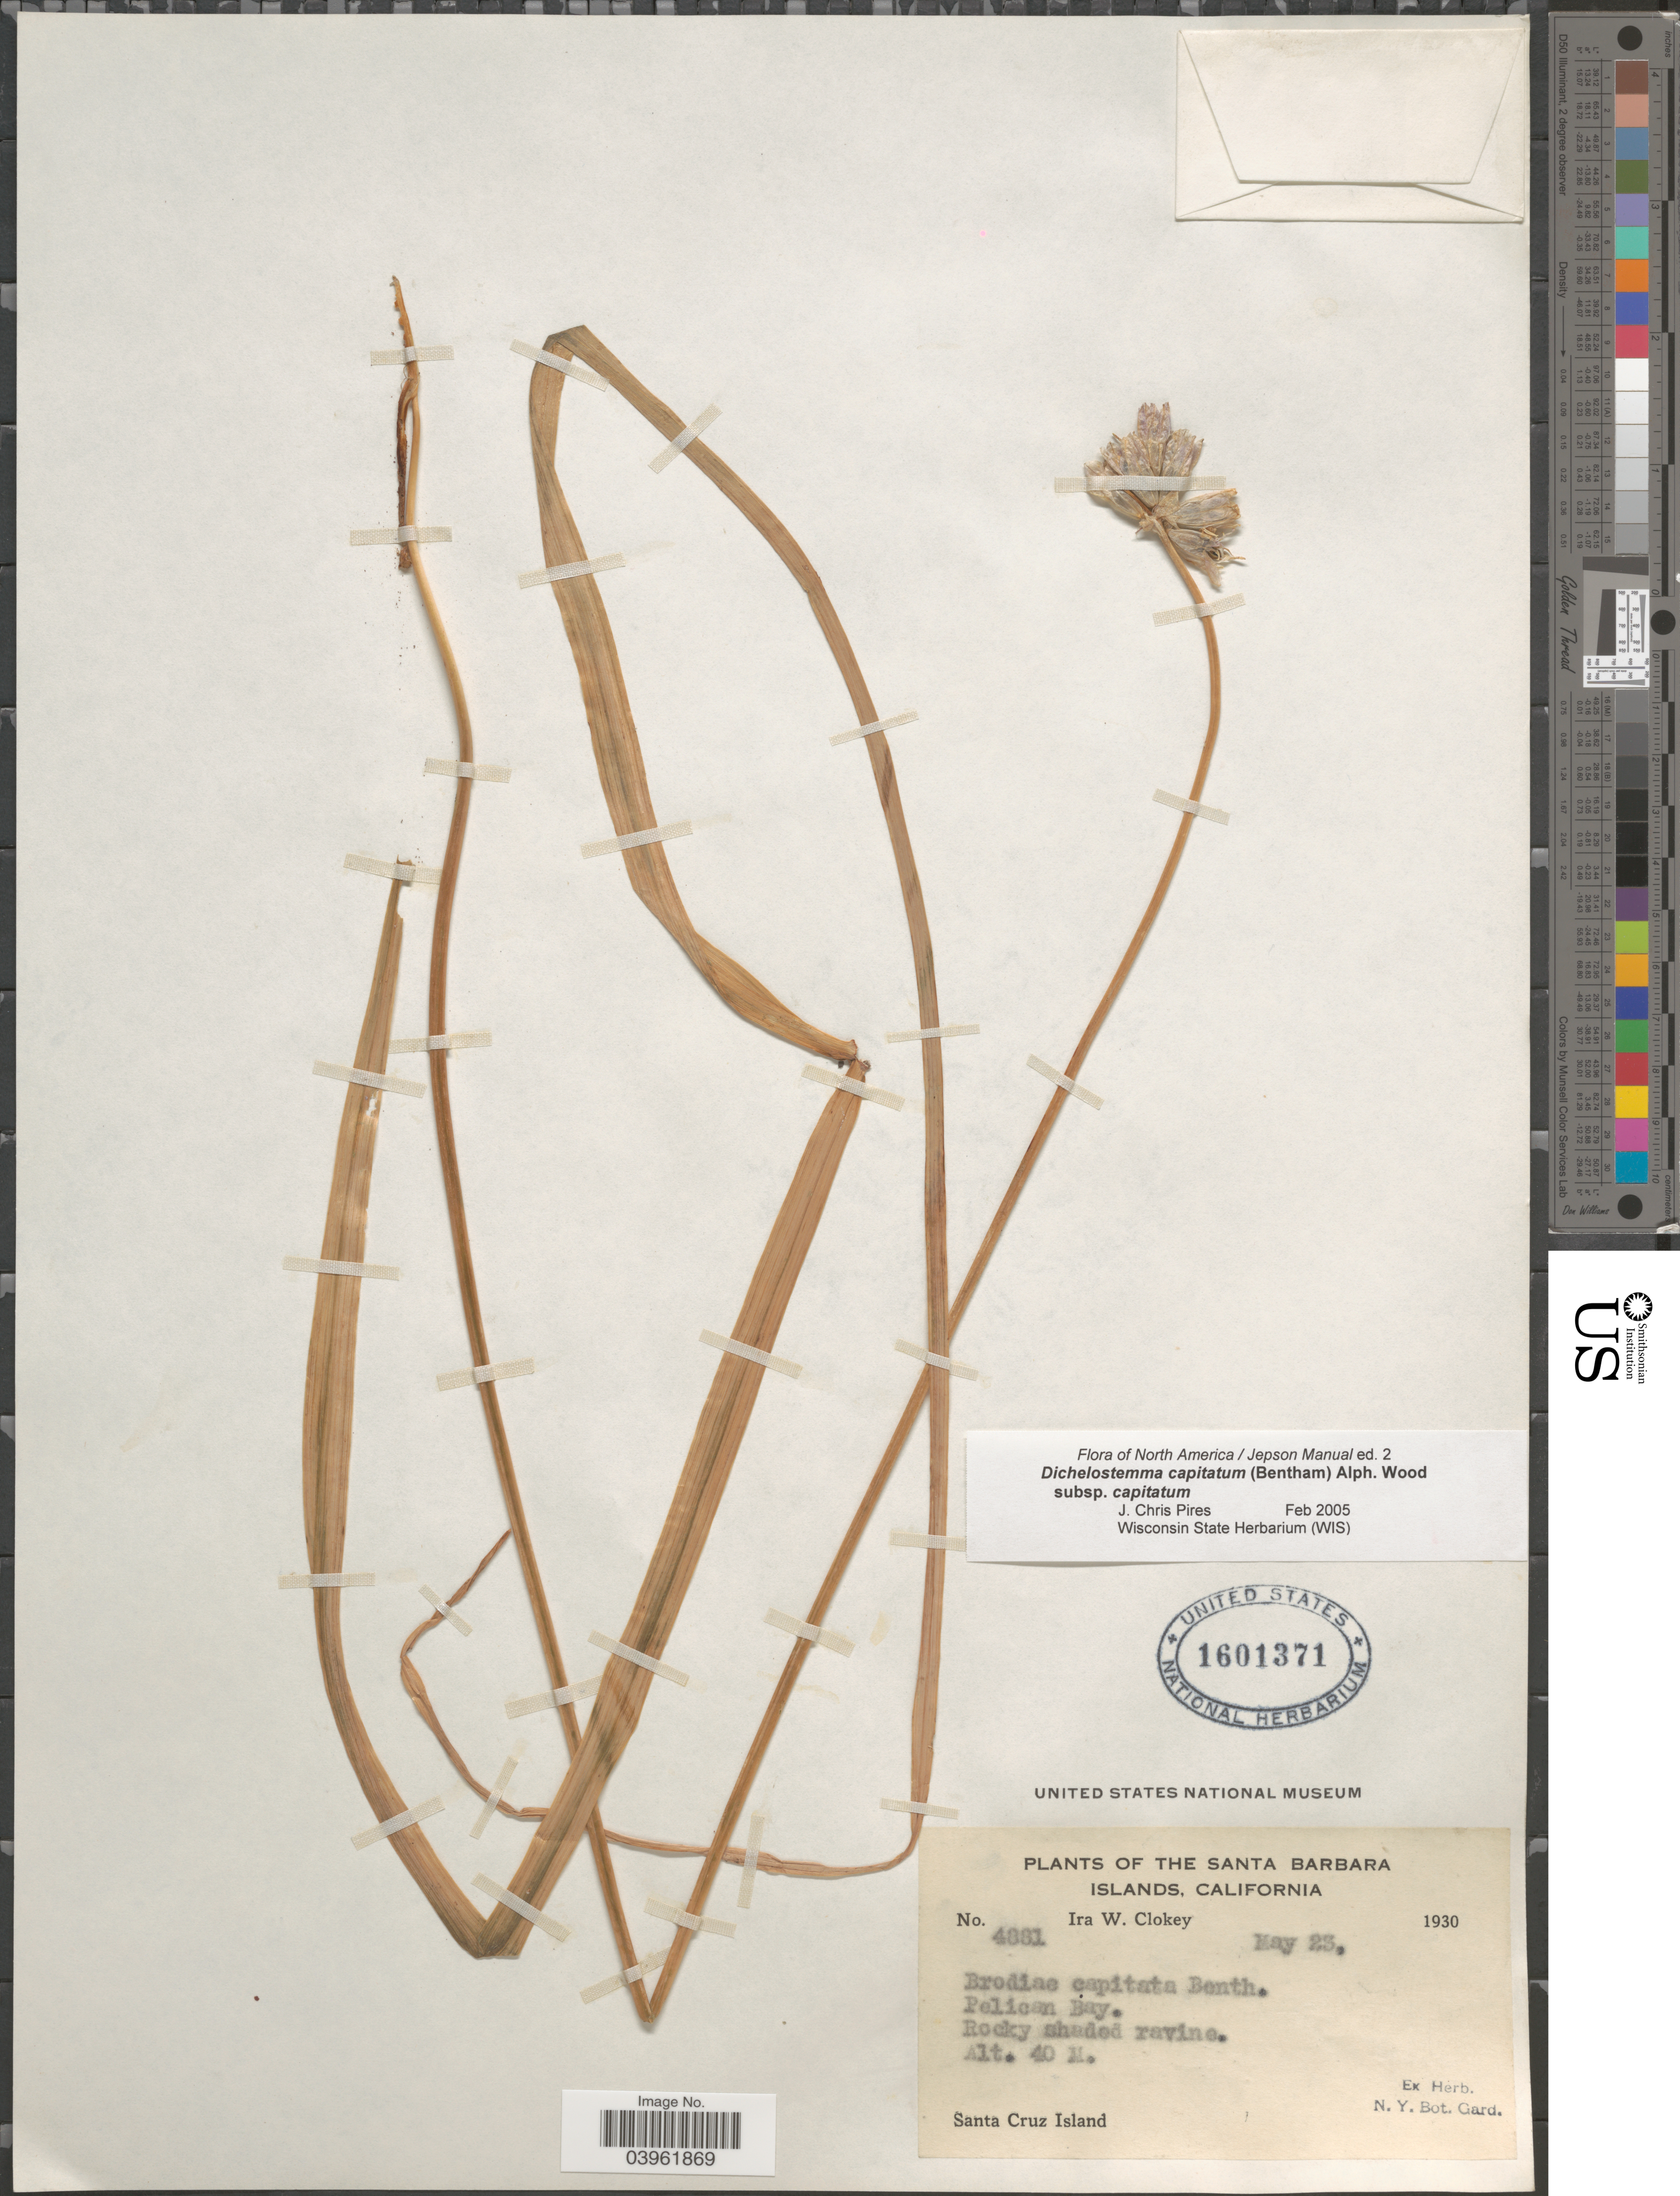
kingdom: Plantae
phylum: Tracheophyta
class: Liliopsida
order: Asparagales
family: Asparagaceae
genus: Dichelostemma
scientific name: Dichelostemma capitatum subsp. capitatum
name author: (Benth.) Alph. Wood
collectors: I. W. Clokey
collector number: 4881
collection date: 1930-05-23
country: United States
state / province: California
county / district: Santa Barbara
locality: The Santa Barbara Islands. Pelican Bay.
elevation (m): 40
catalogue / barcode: US 1601371